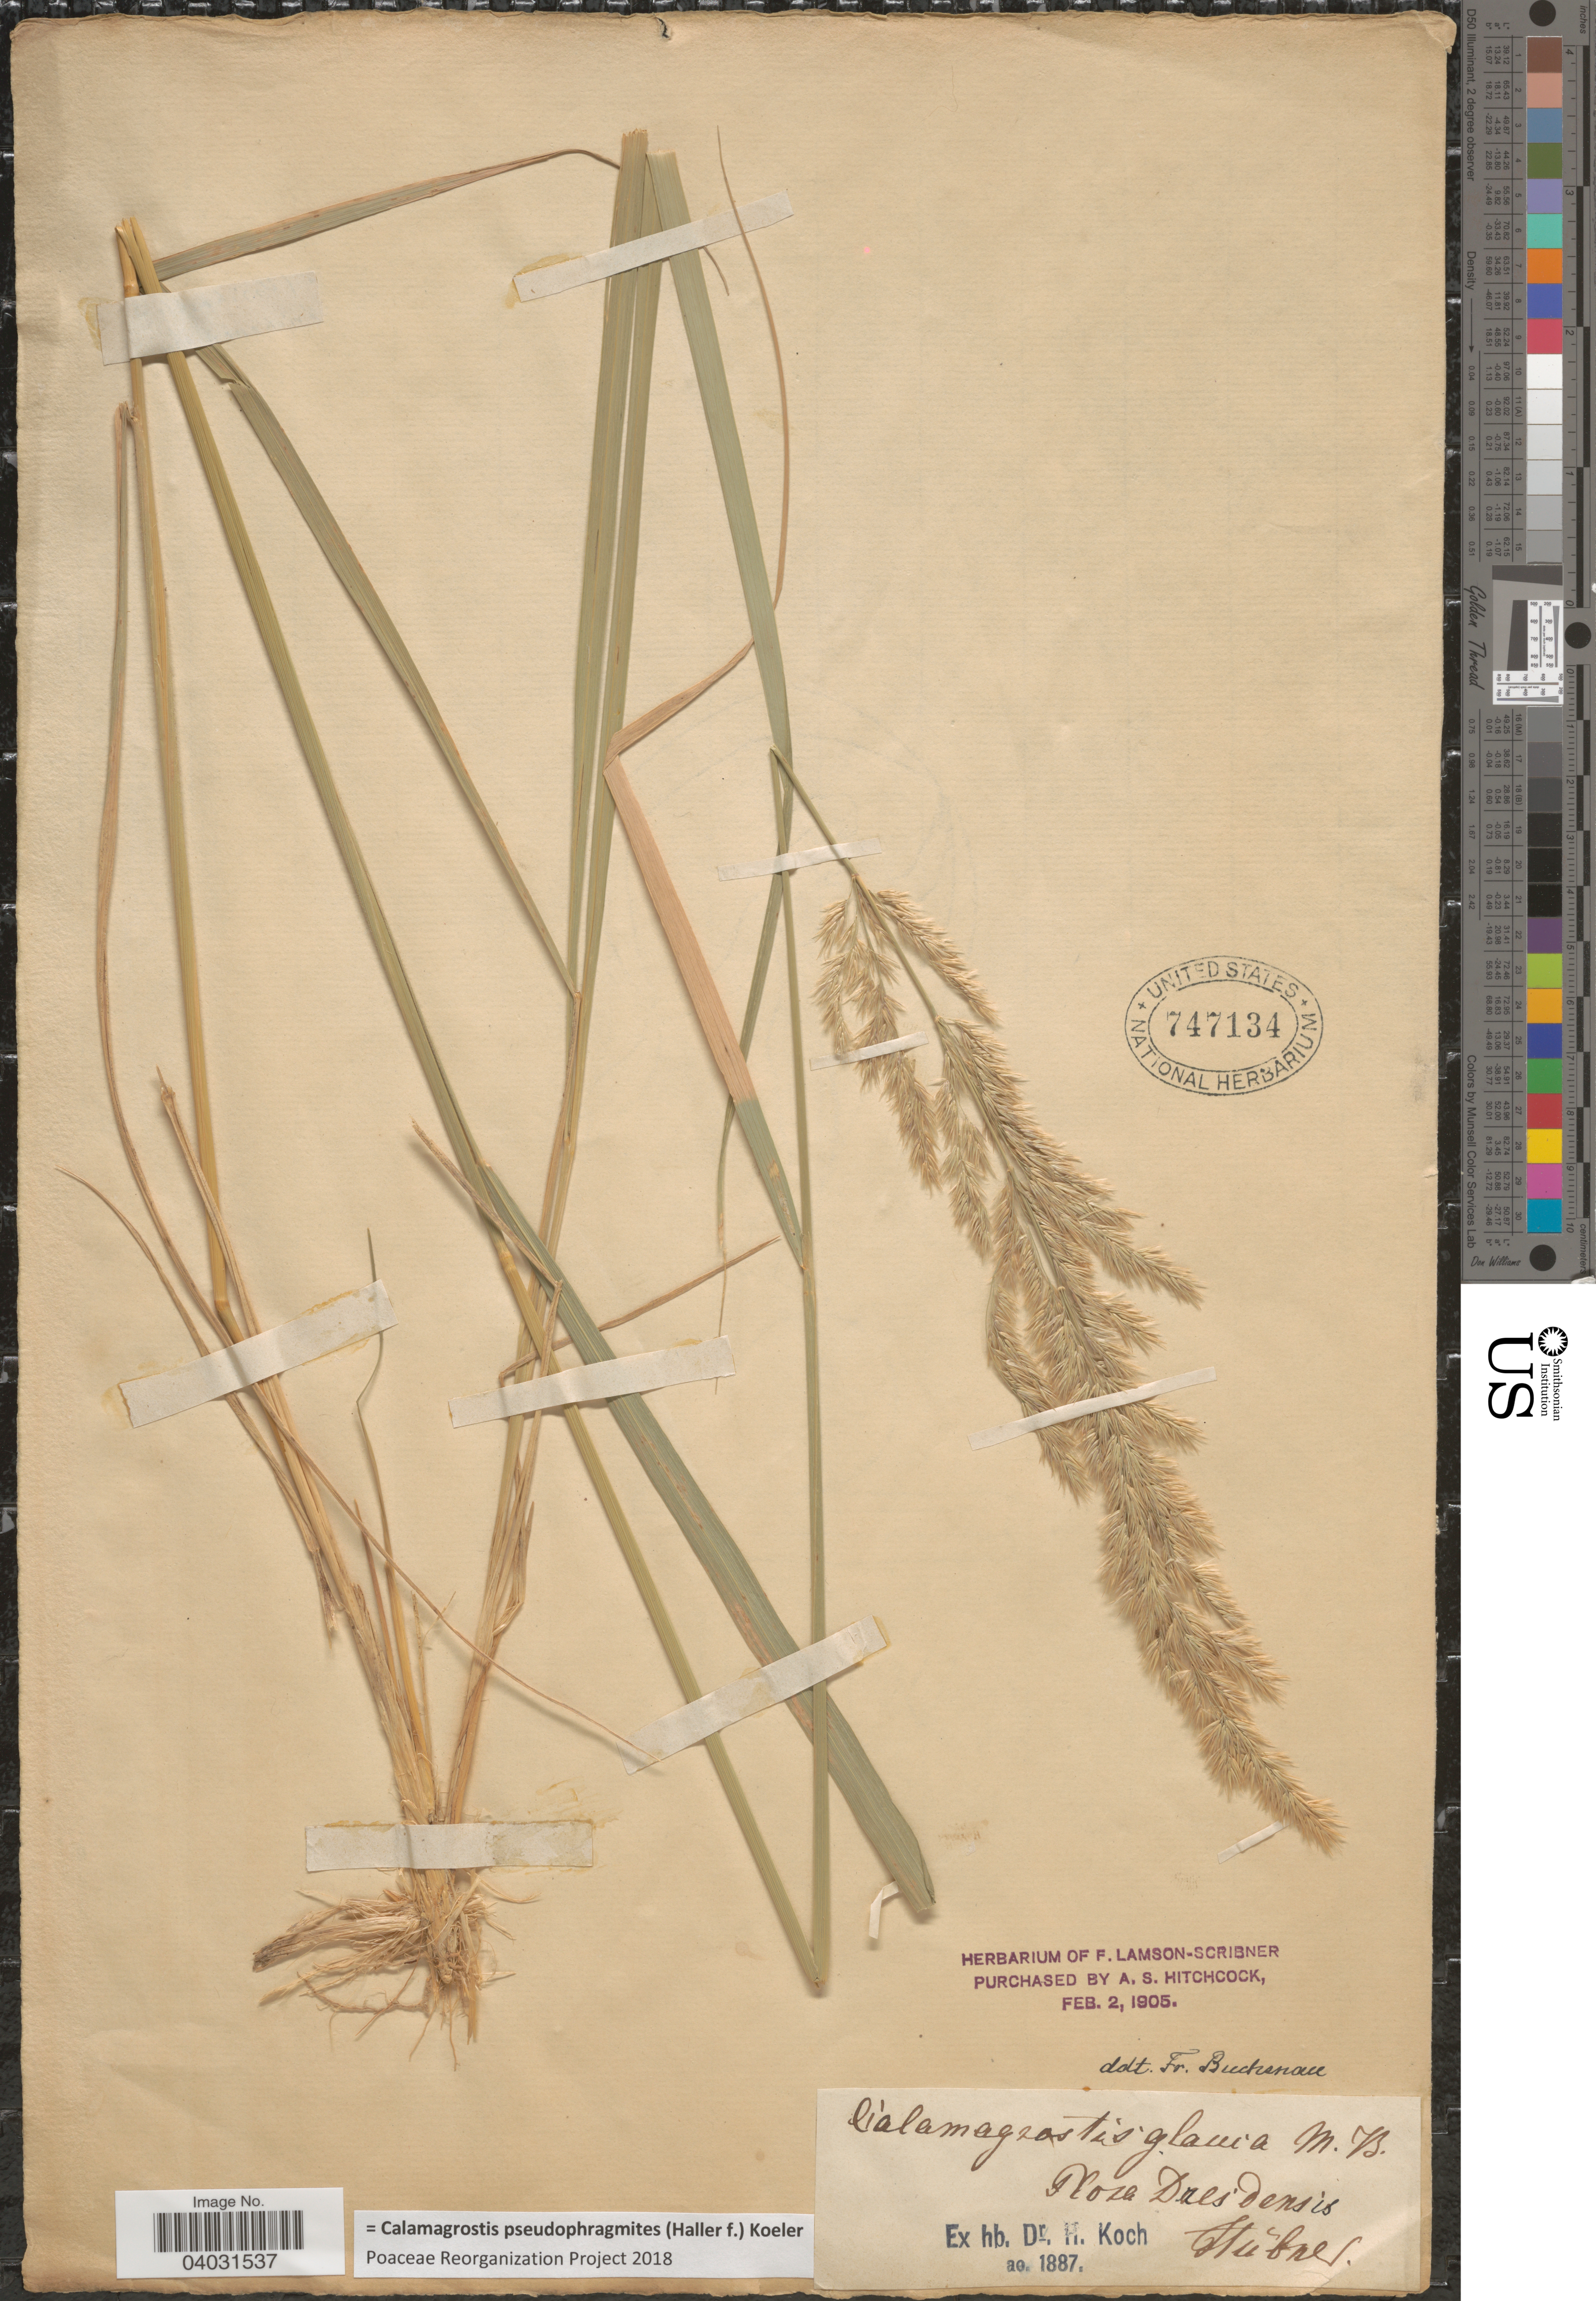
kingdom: Plantae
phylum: Tracheophyta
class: Liliopsida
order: Poales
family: Poaceae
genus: Calamagrostis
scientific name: Calamagrostis pseudophragmites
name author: (Haller f.) Koeler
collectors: Hübner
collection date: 1887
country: Germany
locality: Flora Dresdensis.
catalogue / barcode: US 747134